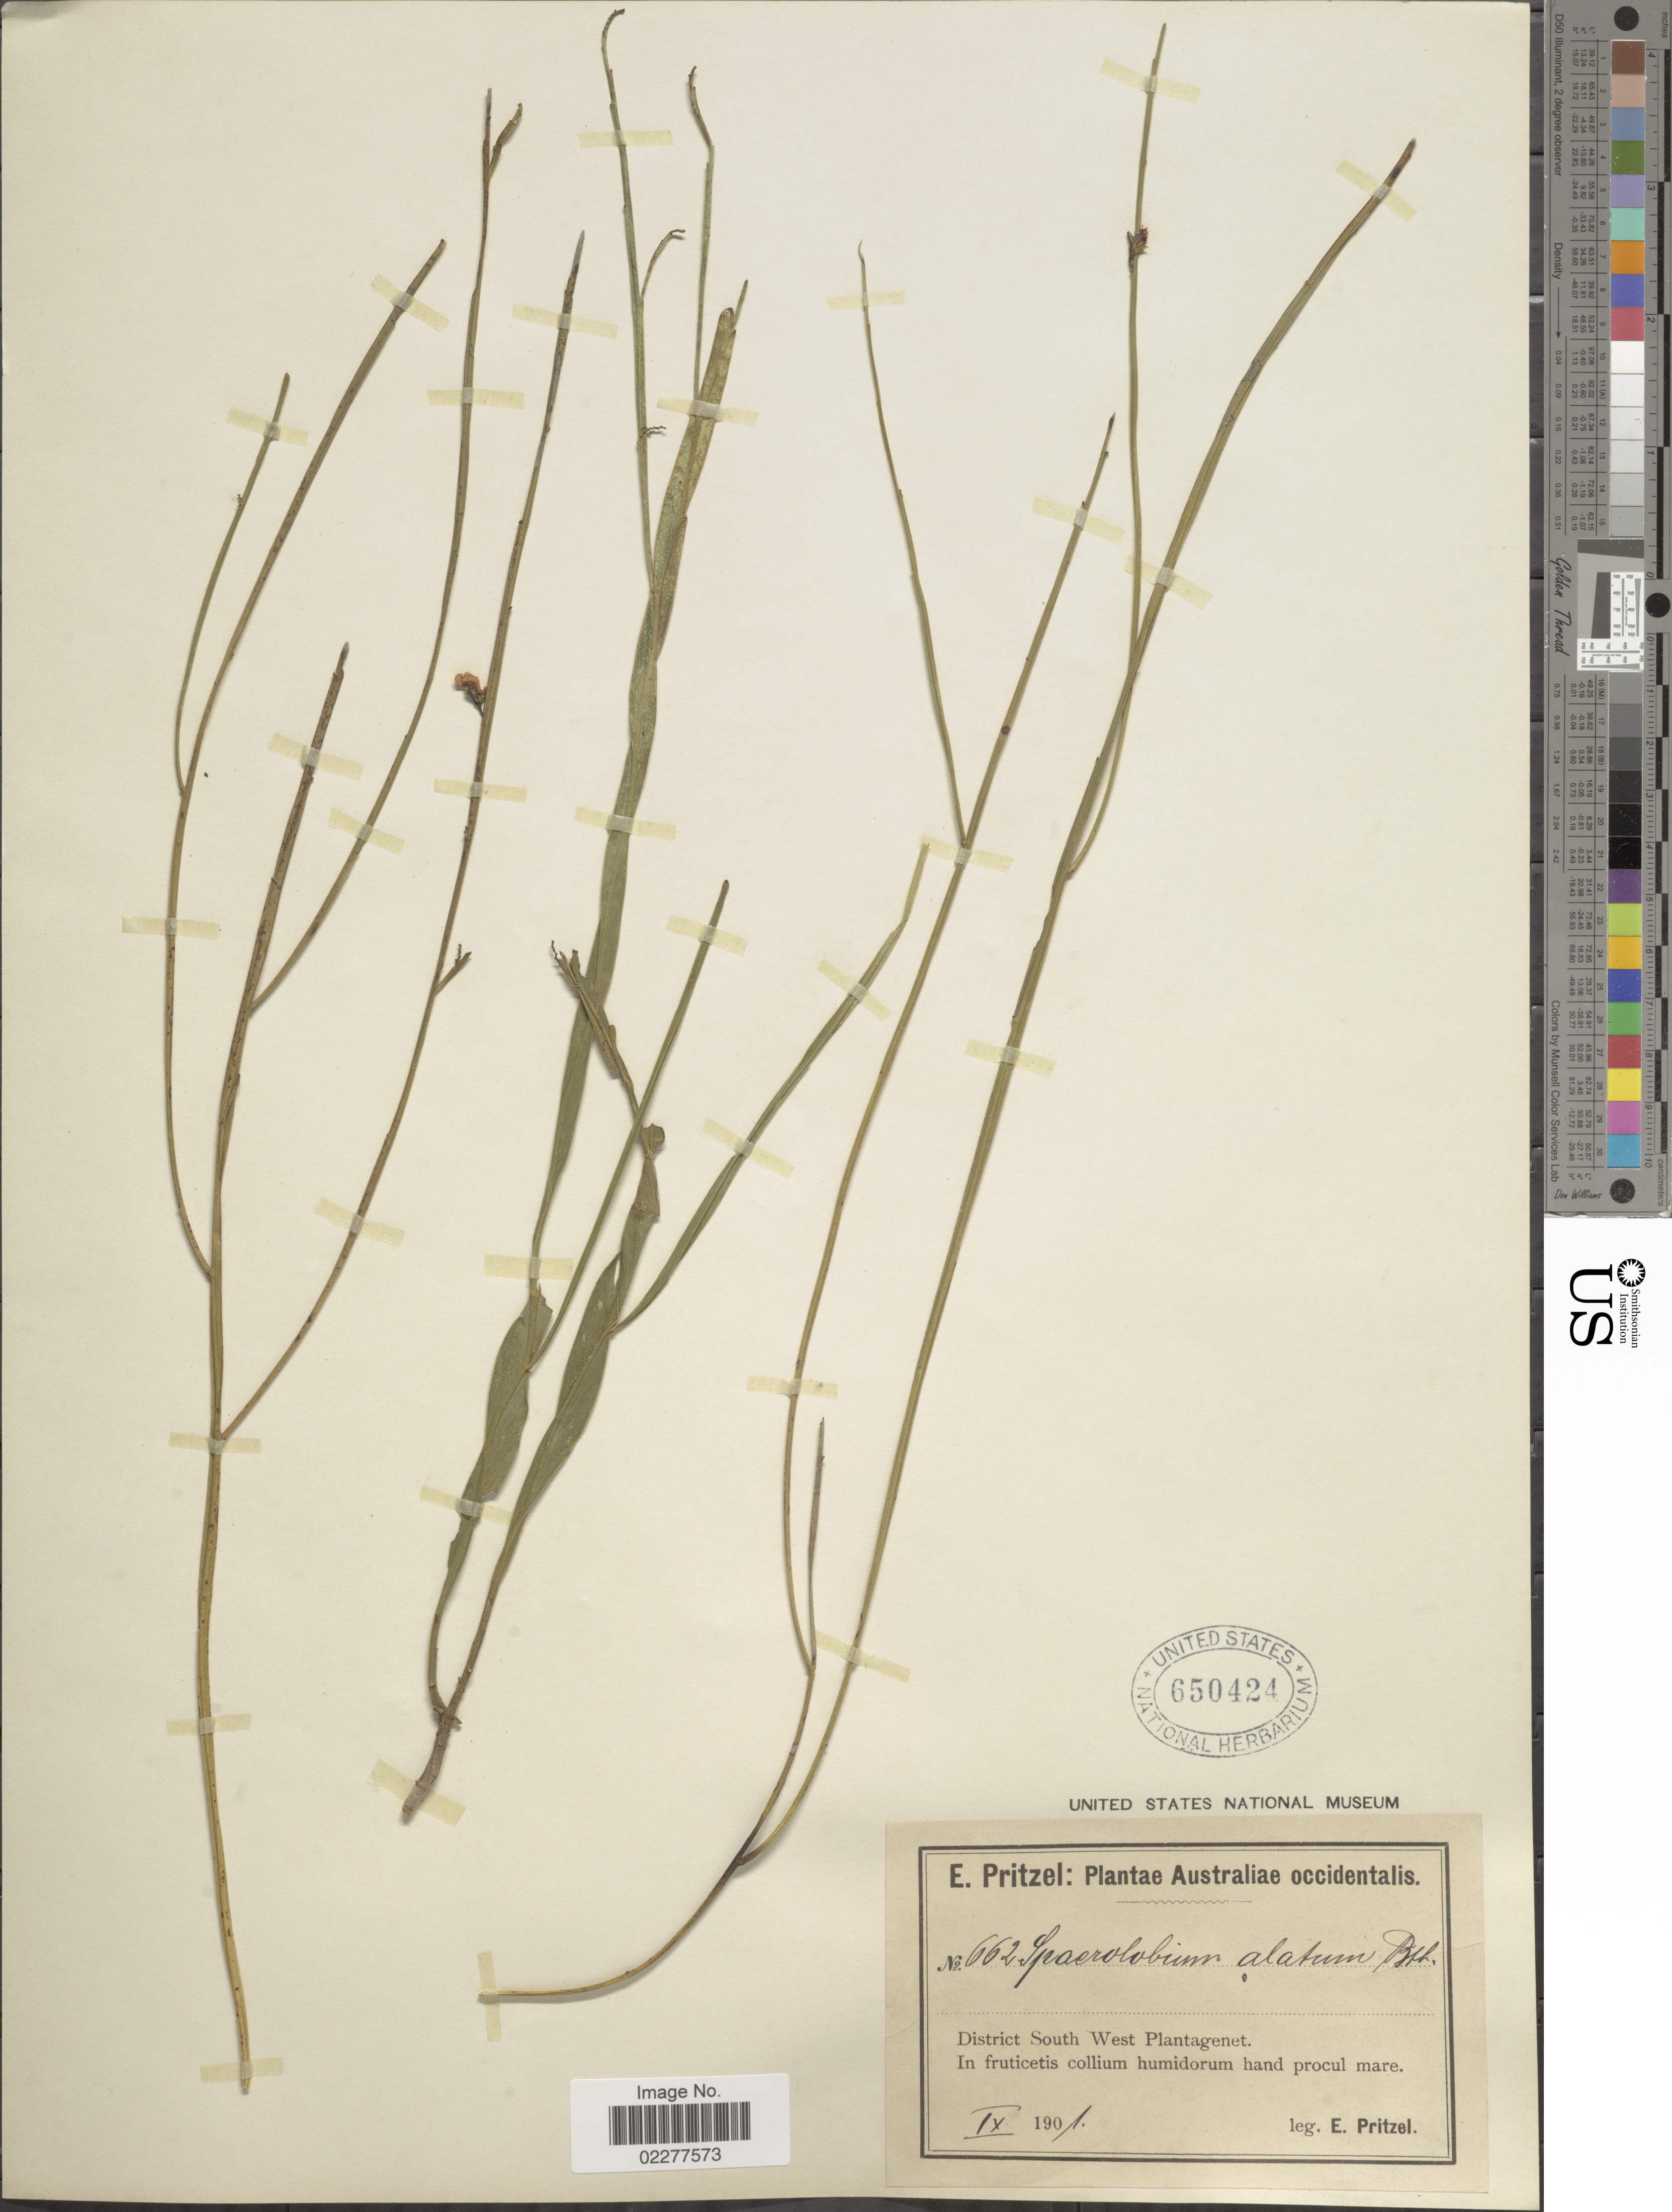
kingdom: Plantae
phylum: Tracheophyta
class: Magnoliopsida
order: Fabales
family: Fabaceae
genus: Sphaerolobium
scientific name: Sphaerolobium alatum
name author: Benth.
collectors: E. G. Pritzel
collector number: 662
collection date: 1901-09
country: Australia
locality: Australiae occidentalis, District South West Plantagenet. In fruticetis collium humidorum hand procul mare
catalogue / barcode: US 650424